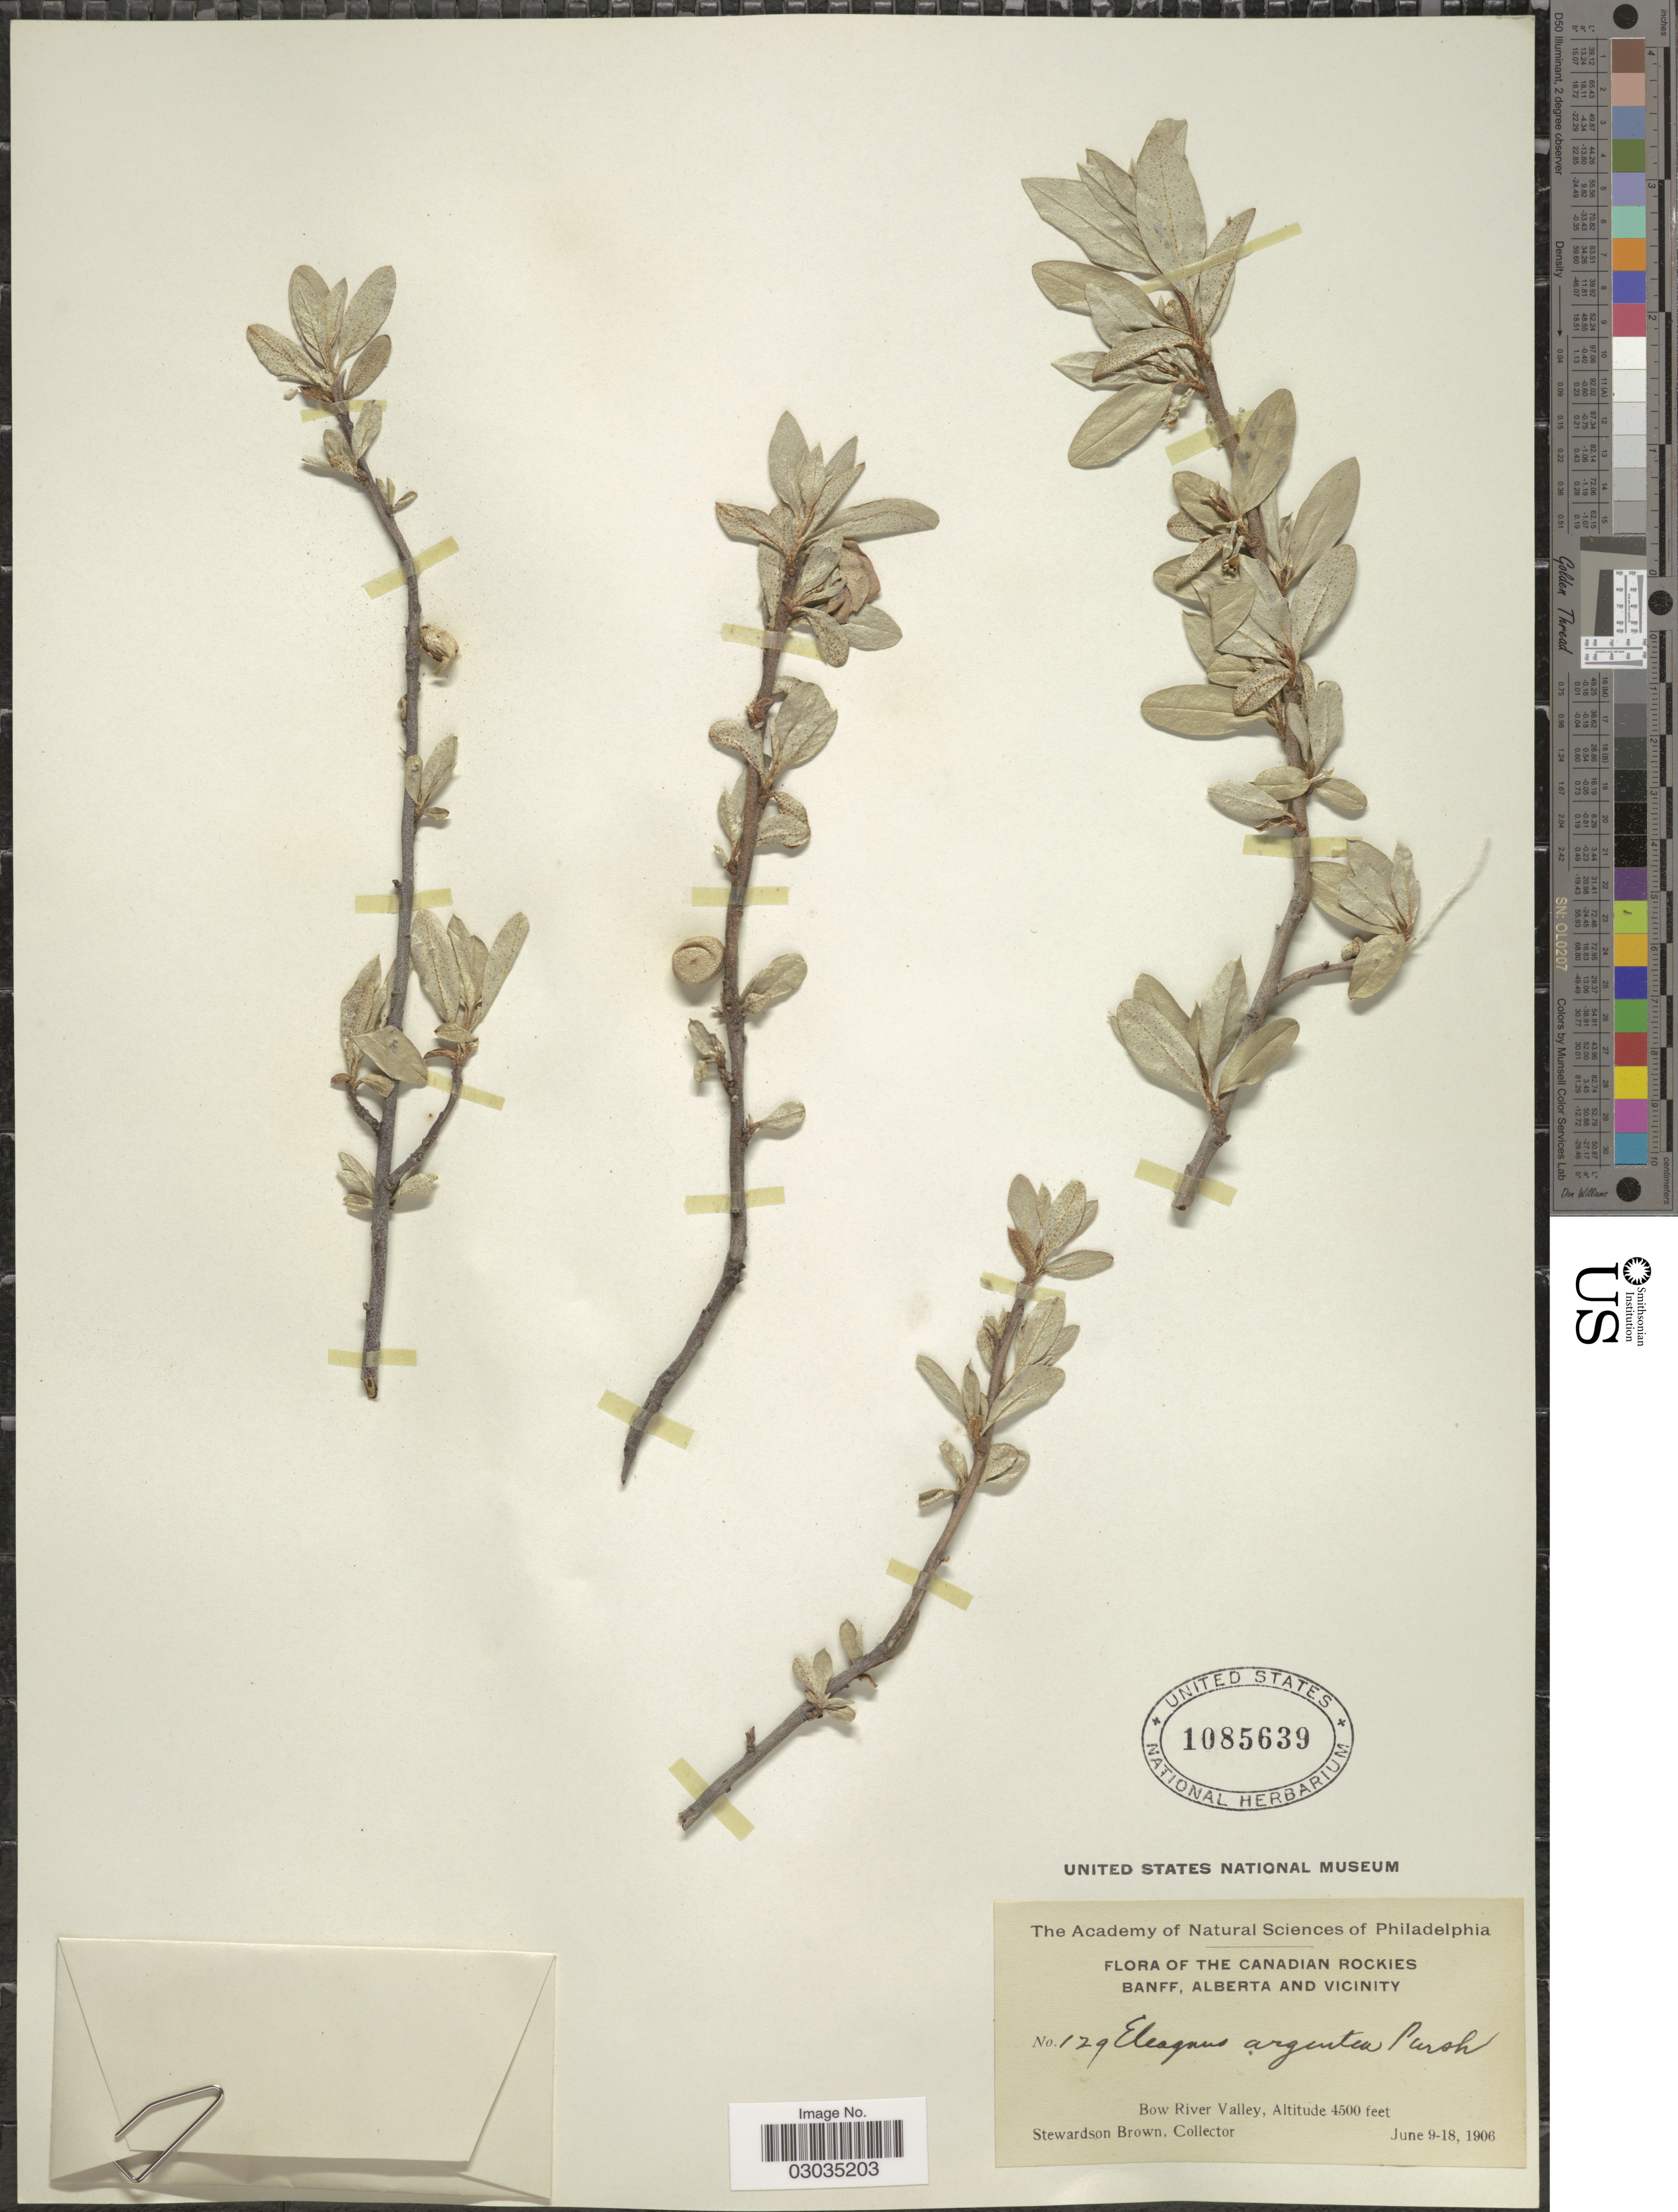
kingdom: Plantae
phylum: Tracheophyta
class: Magnoliopsida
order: Rosales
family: Elaeagnaceae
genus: Elaeagnus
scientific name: Elaeagnus commutata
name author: Bernh. ex Rydb.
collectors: S. Brown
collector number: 129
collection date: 1906-06-09/1906-06-18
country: Canada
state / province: Alberta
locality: The Canadian Rockies, Banff, Alberta and Vicinity, Bow River Valley.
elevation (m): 1372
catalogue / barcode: US 1085639